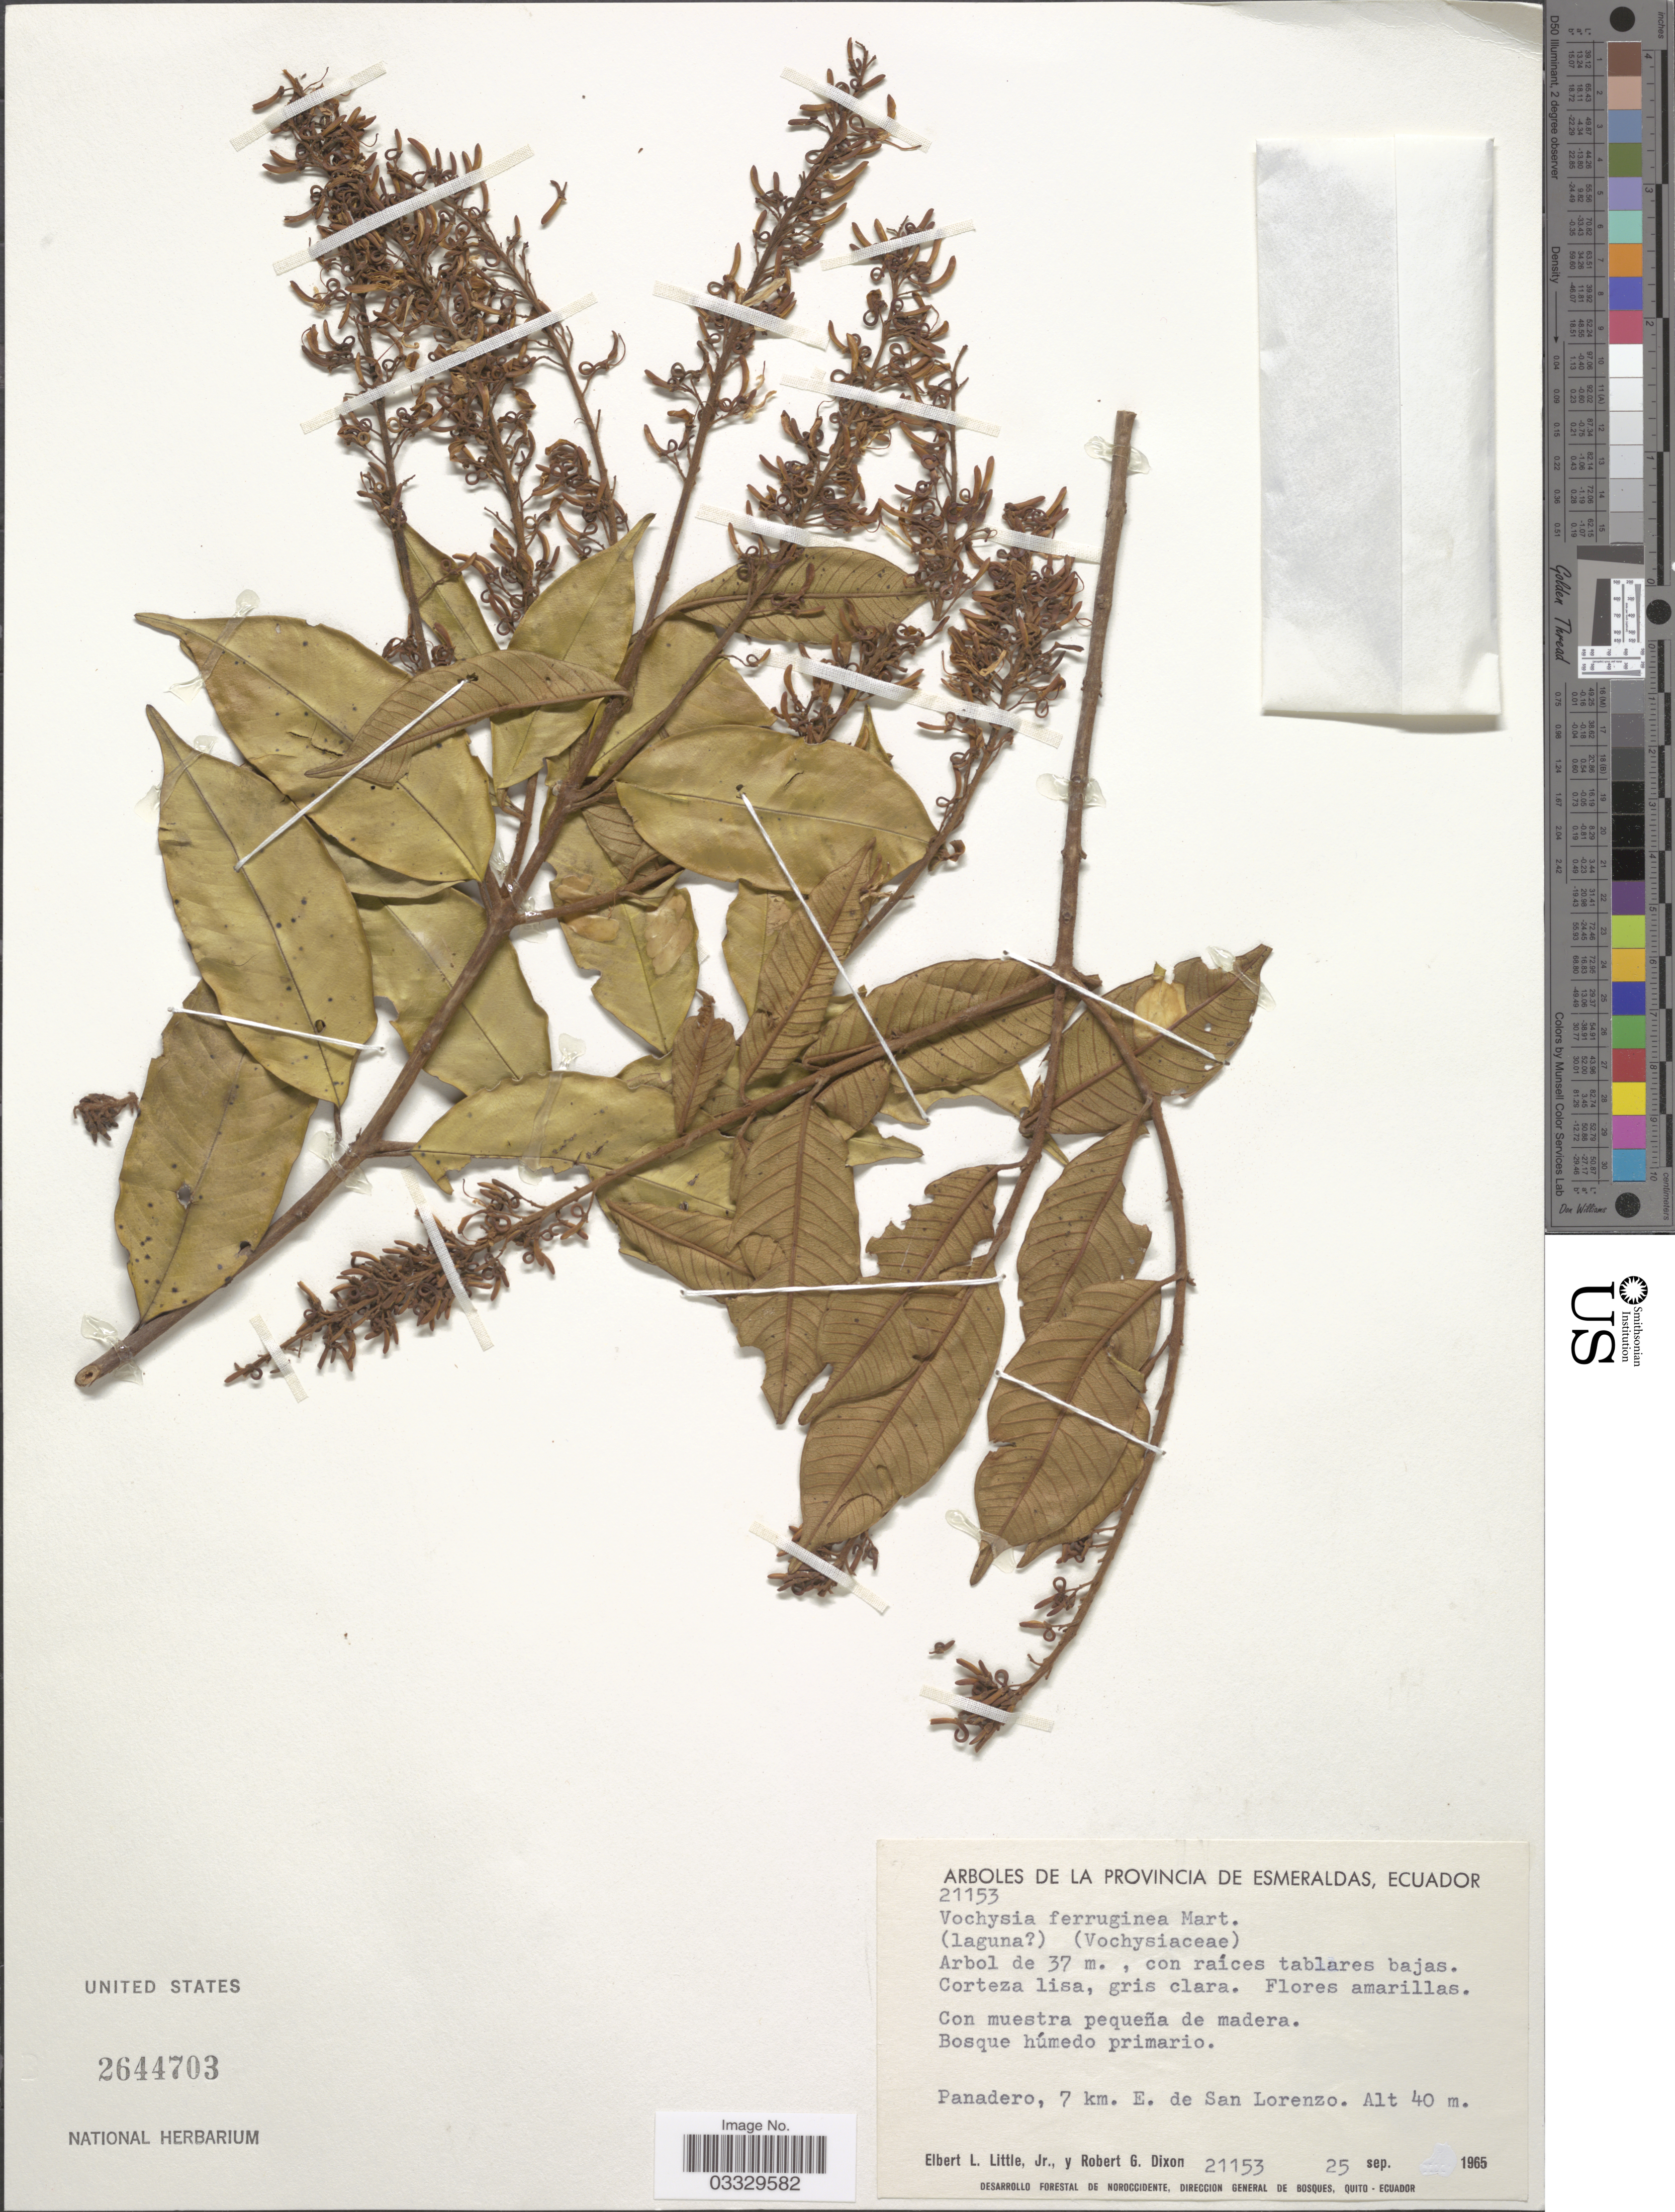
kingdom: Plantae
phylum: Tracheophyta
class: Magnoliopsida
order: Myrtales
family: Vochysiaceae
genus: Vochysia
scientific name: Vochysia ferruginea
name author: Mart.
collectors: E. L. Little & R. G. Dixon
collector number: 21153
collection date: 1965-09-25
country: Ecuador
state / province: Esmeraldas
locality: Panadero, 7 km. E. de San Lorenzo.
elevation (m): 40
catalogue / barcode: US 2644703